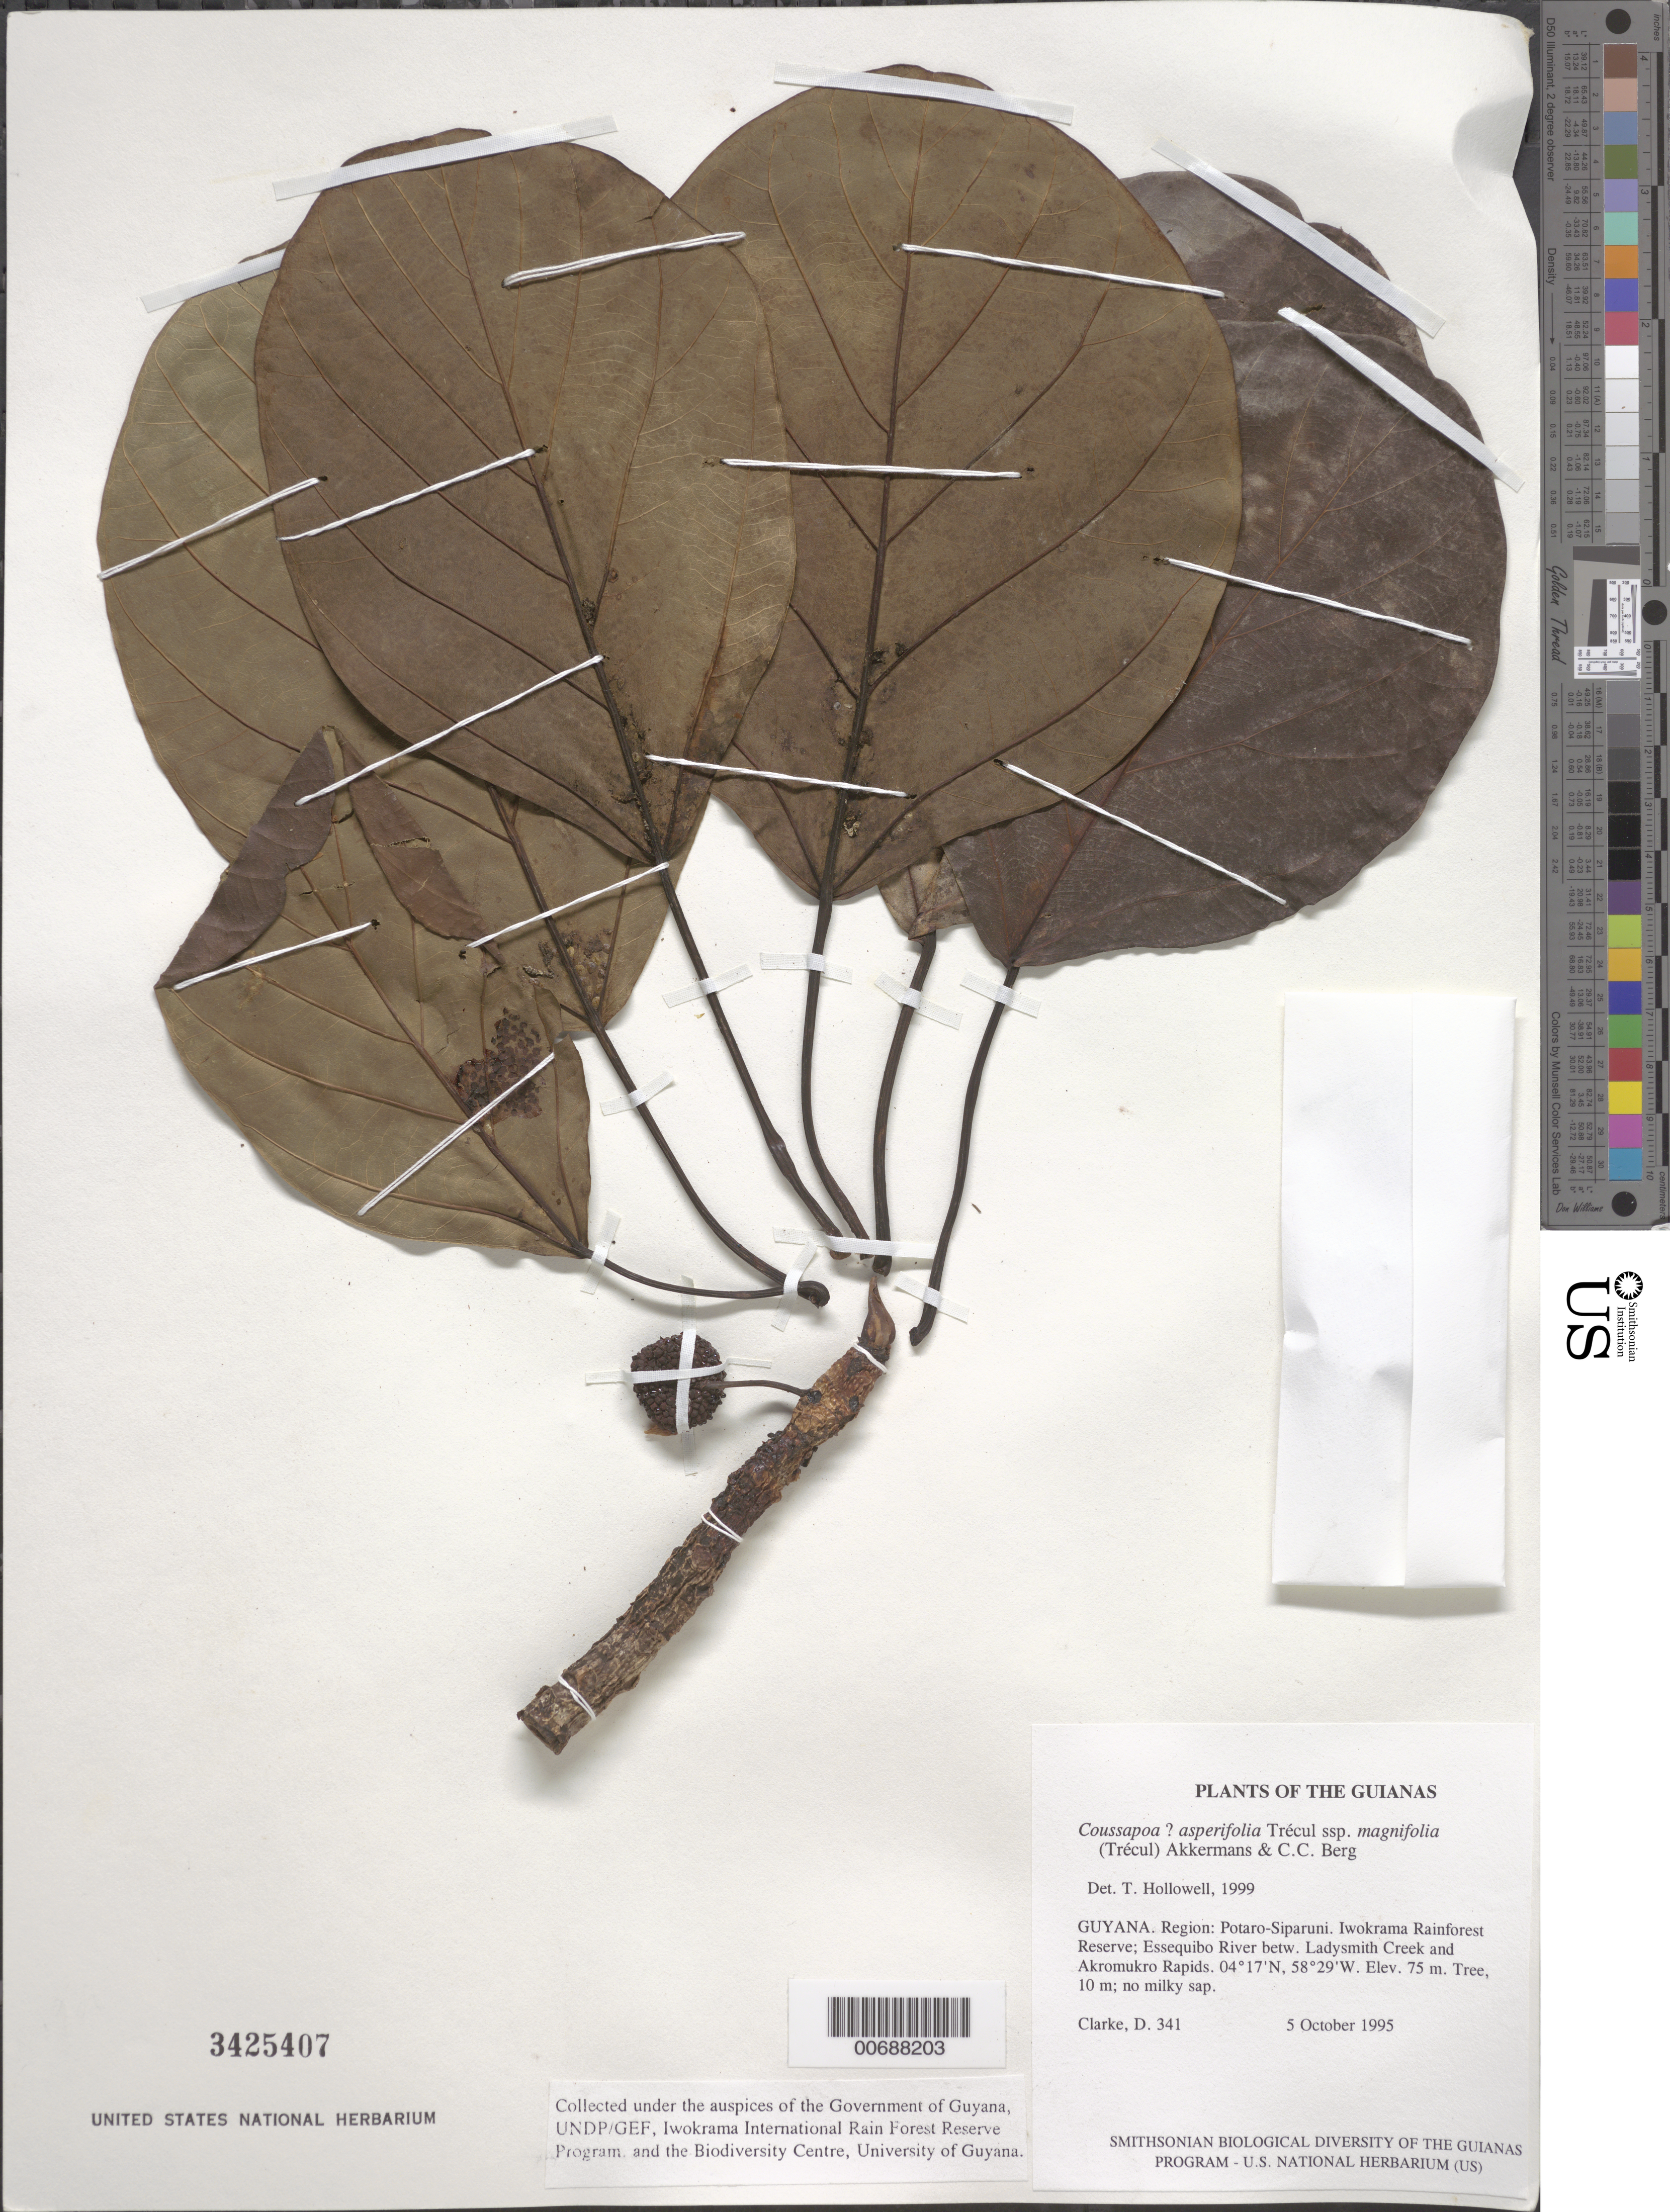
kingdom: Plantae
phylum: Tracheophyta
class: Magnoliopsida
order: Rosales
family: Urticaceae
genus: Coussapoa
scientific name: Coussapoa asperifolia subsp. magnifolia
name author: (Trécul) Akkermans & C.C. Berg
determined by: Hollowell, T. H., (BOT), Smithsonian Institution - National Museum of Natural History (UNITED STATES)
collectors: H. D. Clarke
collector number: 341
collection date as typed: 5 October 1995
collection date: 1995-10-05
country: Guyana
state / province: Potaro-Siparuni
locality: Iwokrama Rainforest Reserve; Essequibo River betw. Ladysmith Creek and Akromukro Rapids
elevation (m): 75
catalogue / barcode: US 3425407